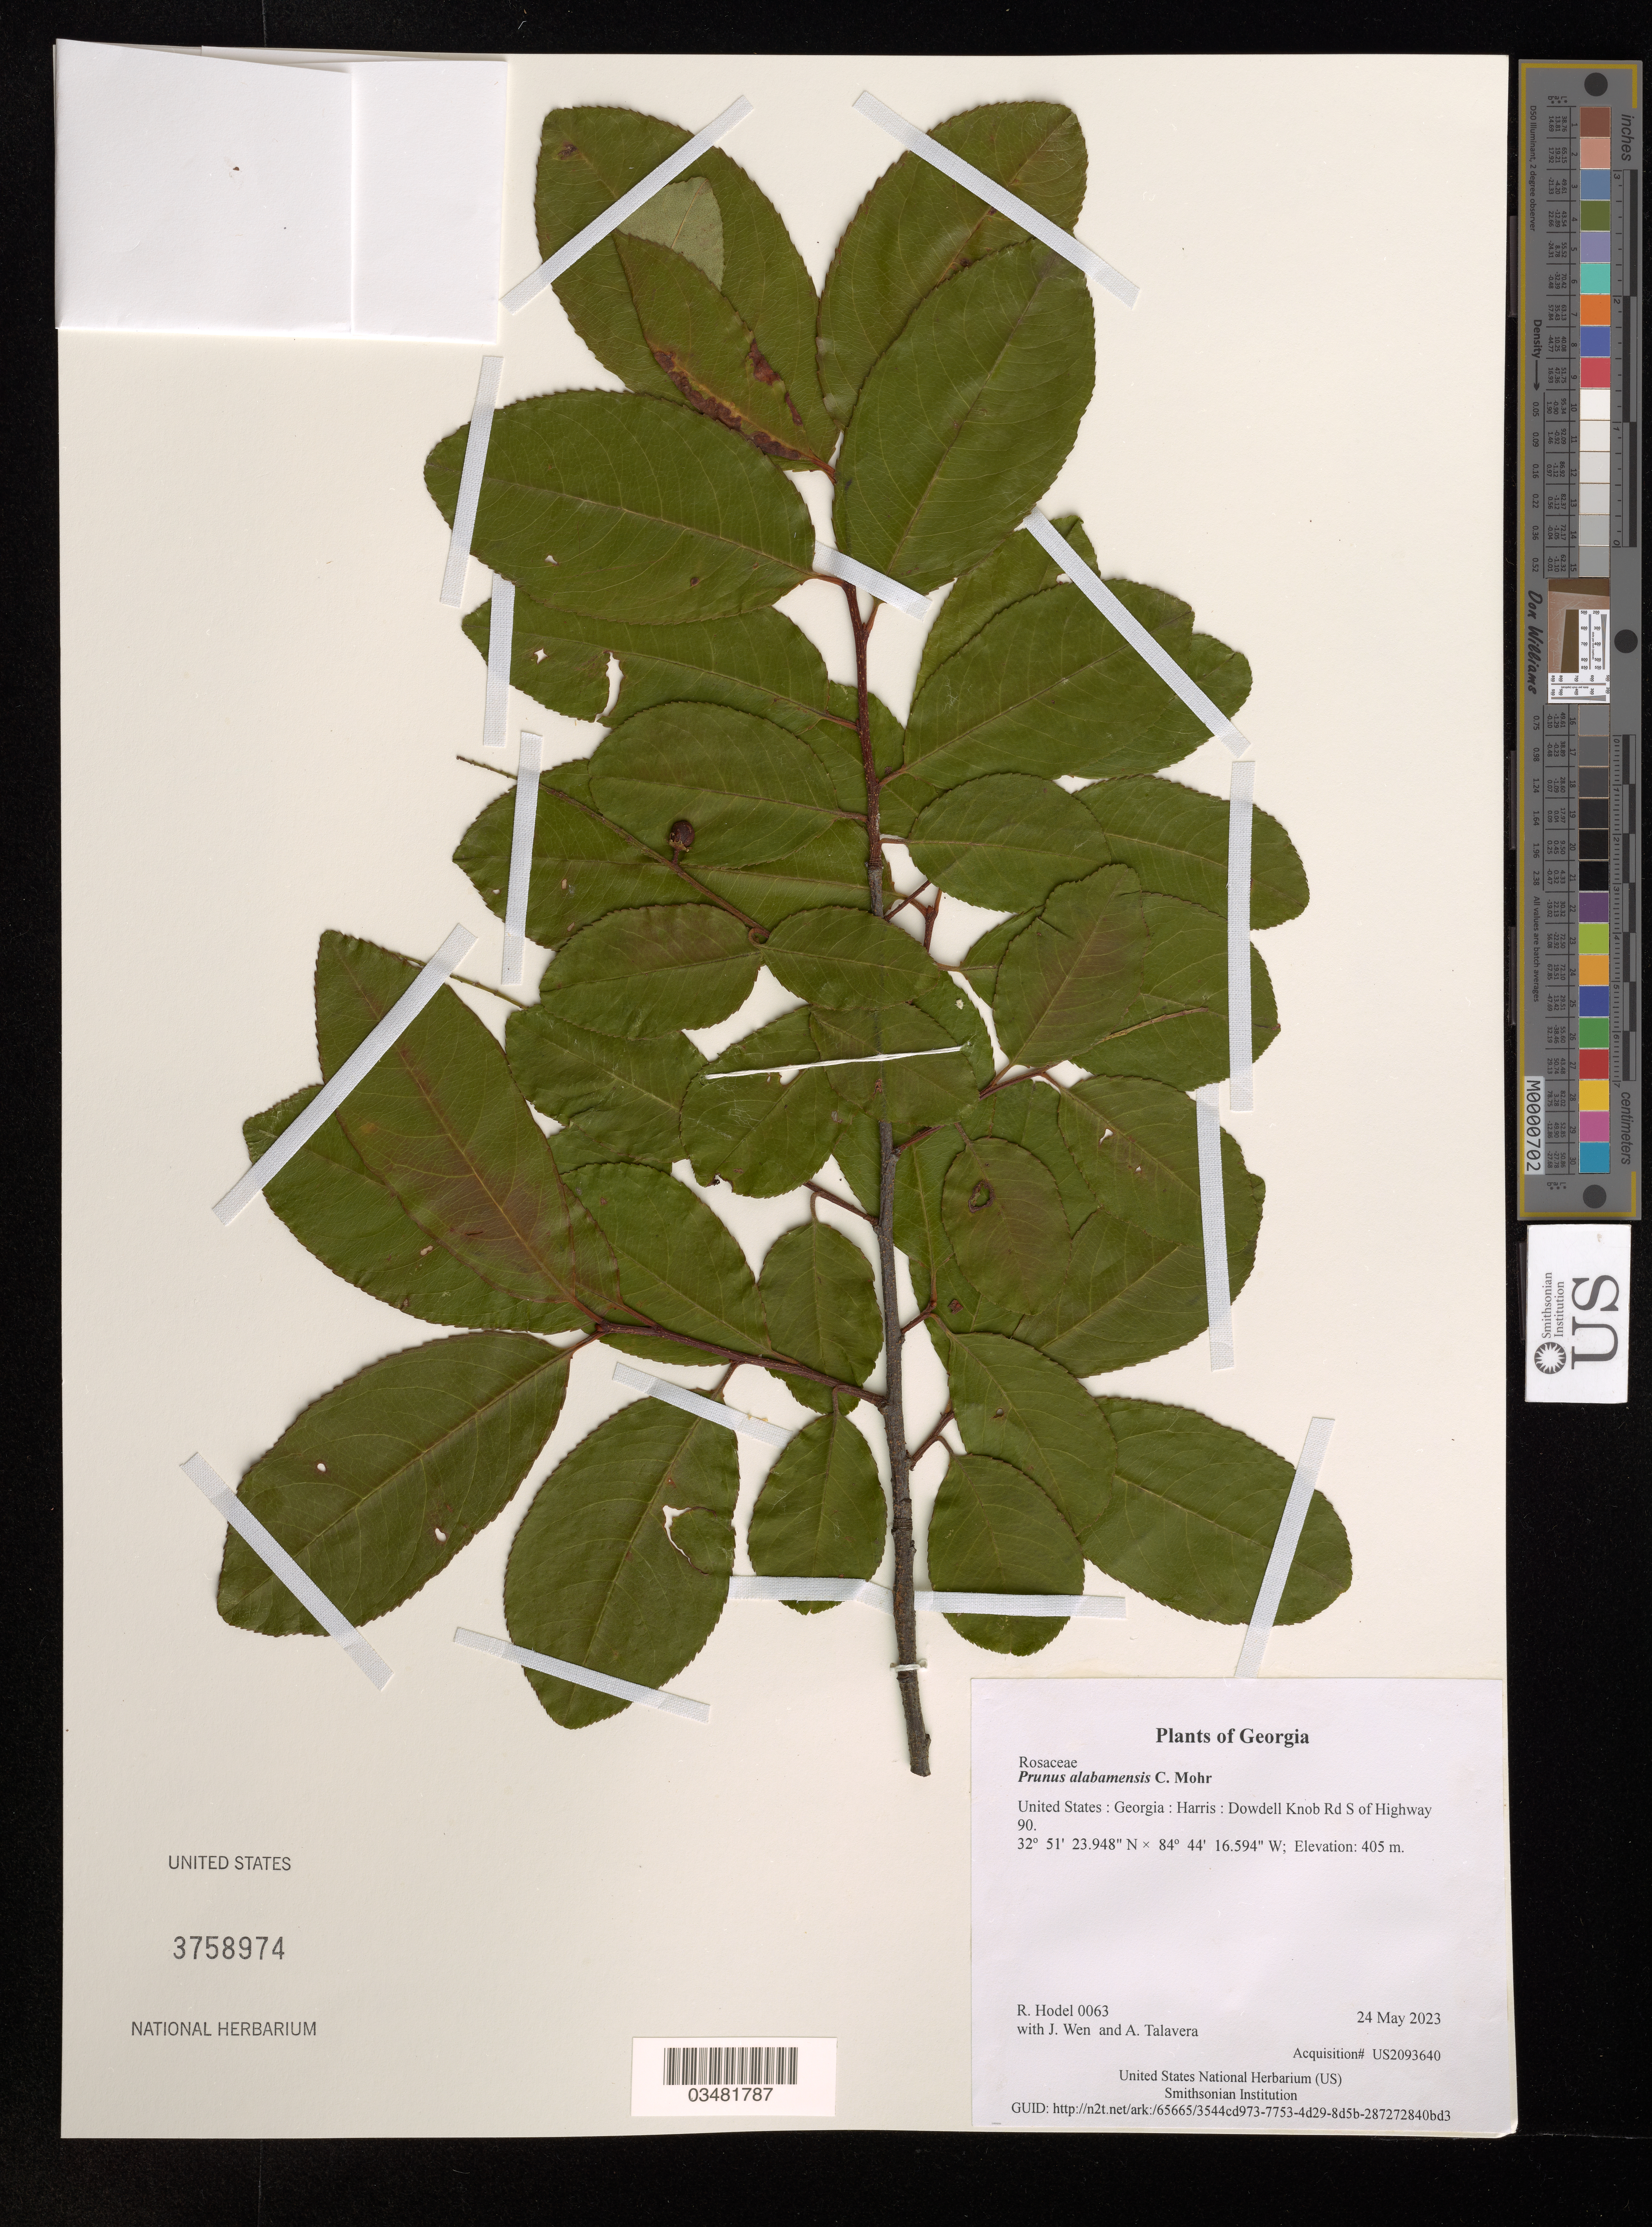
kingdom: Plantae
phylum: Tracheophyta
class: Magnoliopsida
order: Rosales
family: Rosaceae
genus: Prunus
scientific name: Prunus alabamensis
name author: C. Mohr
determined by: Hodel, Richard G. J.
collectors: R. Hodel, J. Wen & A. Talavera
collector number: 0063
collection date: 2023-05-24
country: United States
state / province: Georgia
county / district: Harris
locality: Dowdell Knob Rd S of Highway 90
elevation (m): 405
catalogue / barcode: US 3758974